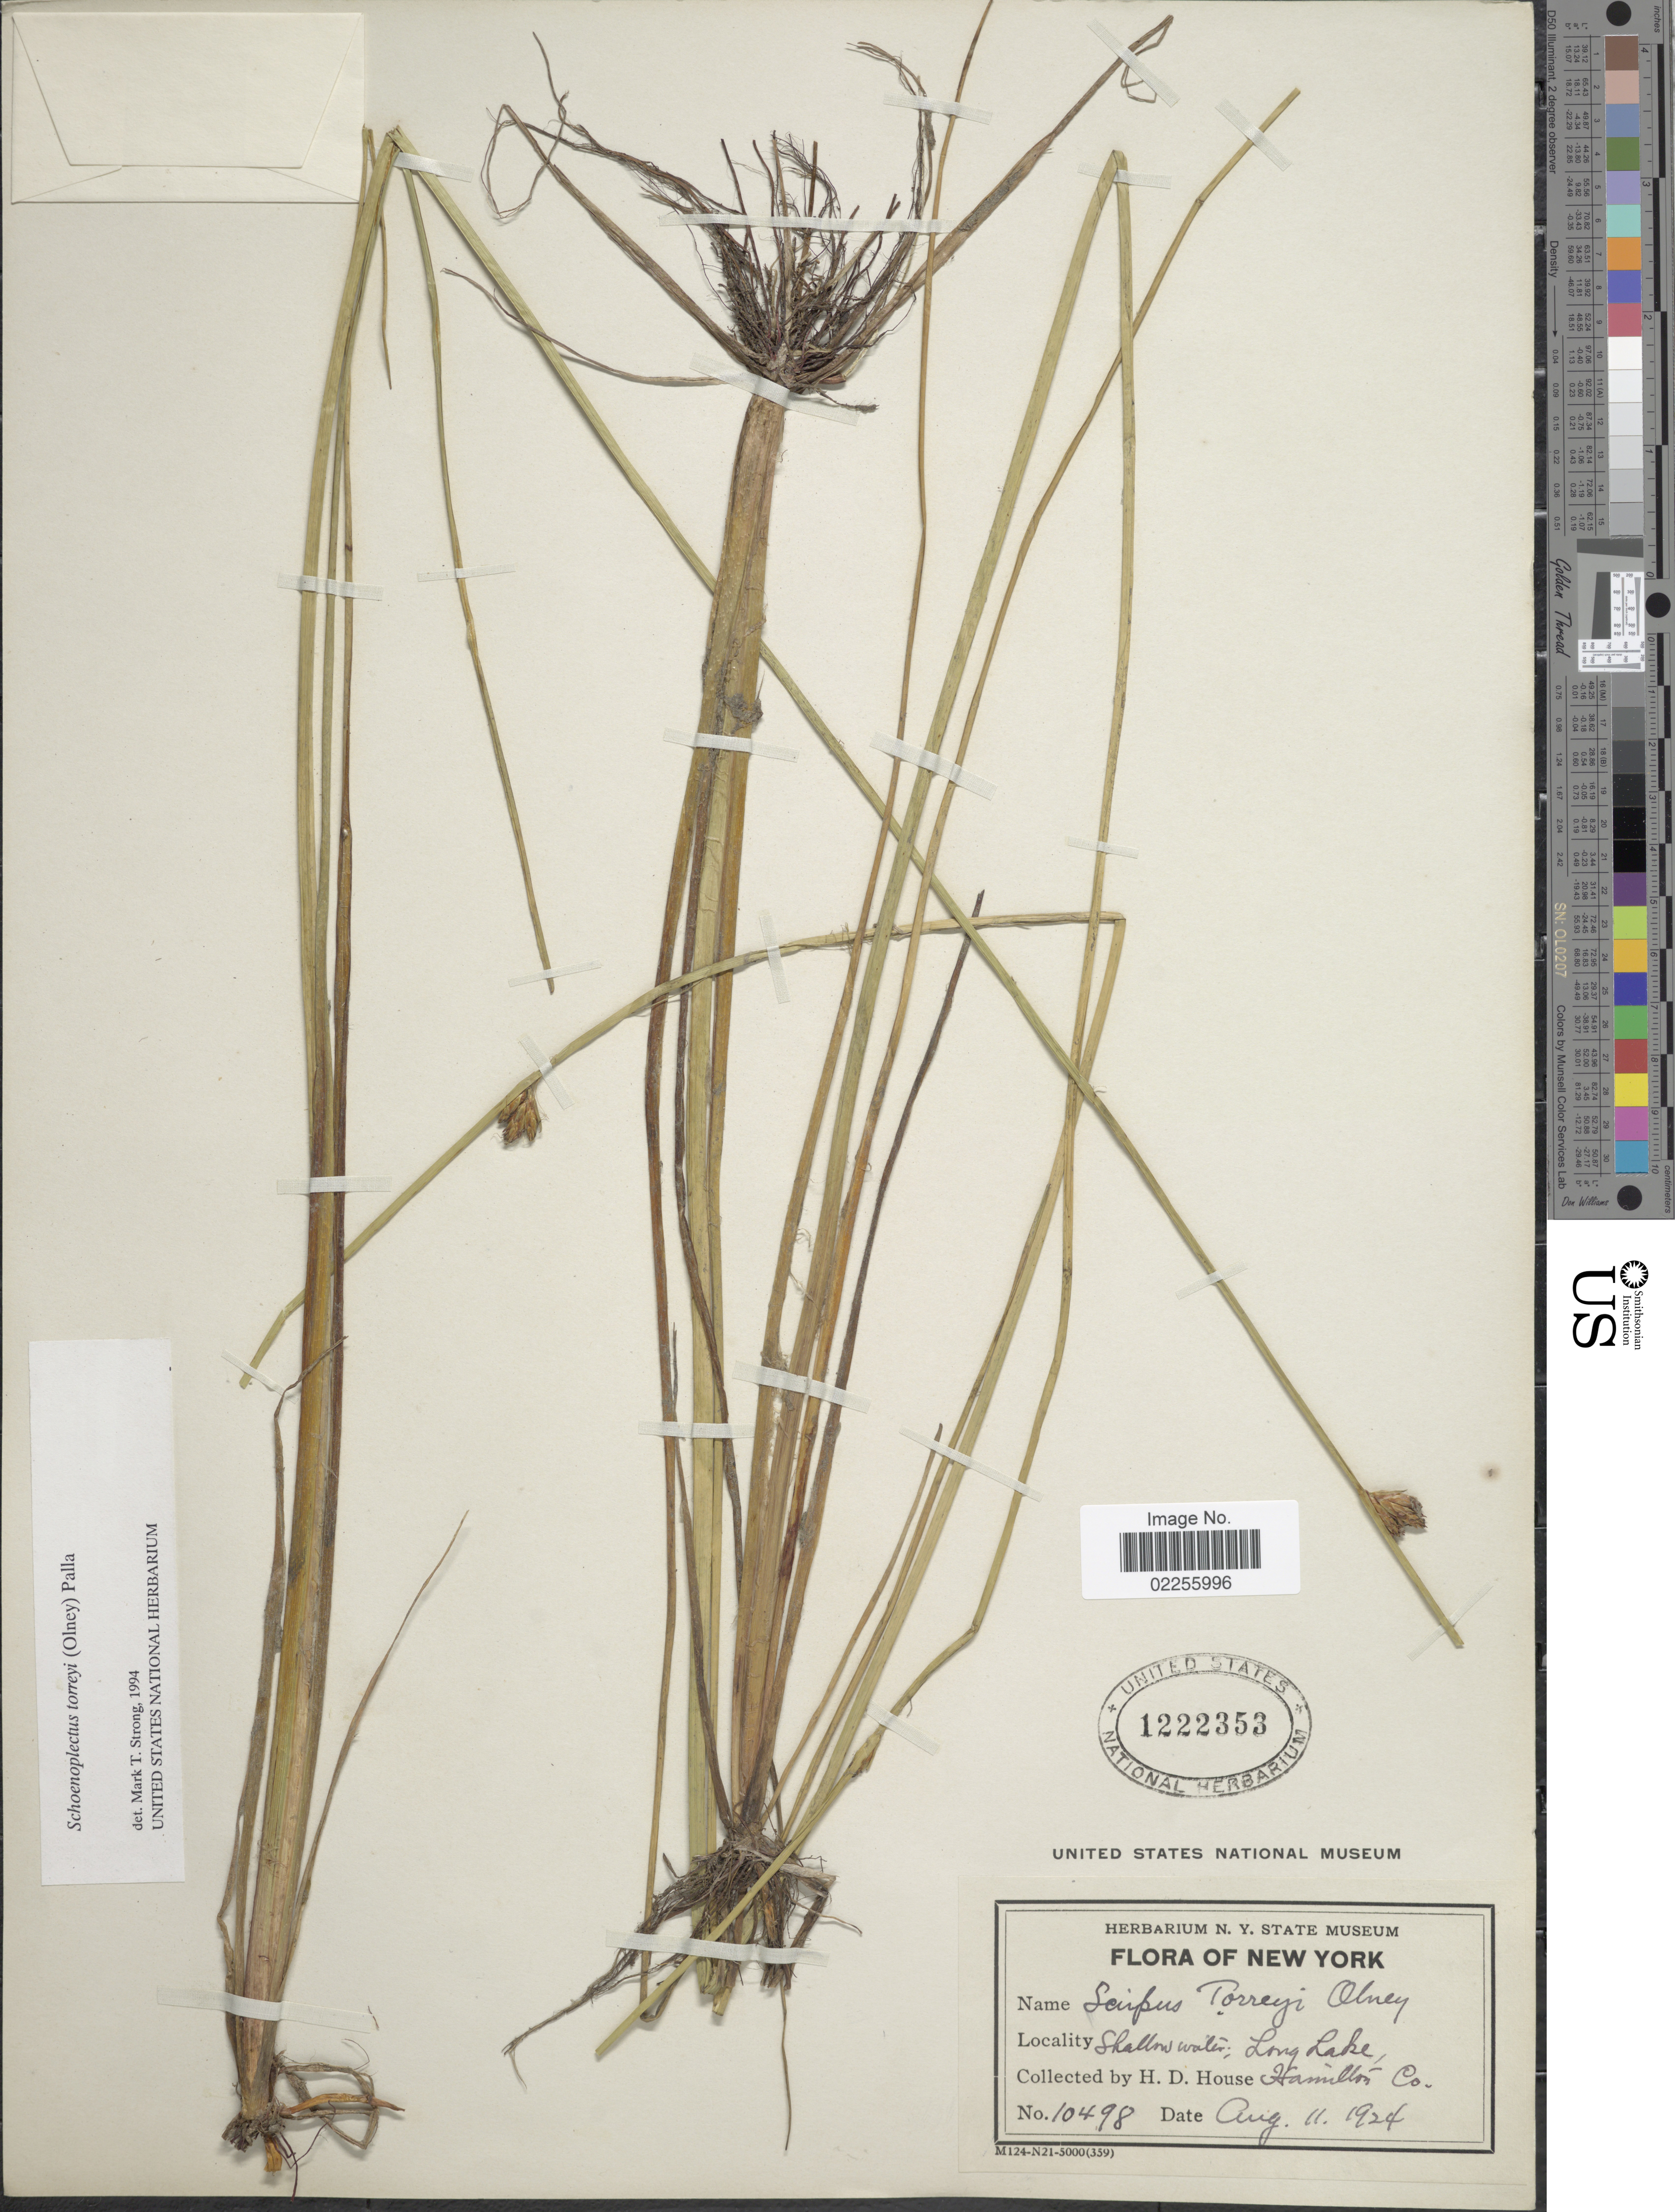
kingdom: Plantae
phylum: Tracheophyta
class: Liliopsida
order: Poales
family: Cyperaceae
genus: Schoenoplectus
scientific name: Schoenoplectus torreyi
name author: (Olney) Palla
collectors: H. D. House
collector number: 10498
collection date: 1924-08-11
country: United States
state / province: New York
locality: Shallow water; Long Lake, Hamilton Co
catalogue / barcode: US 1222353